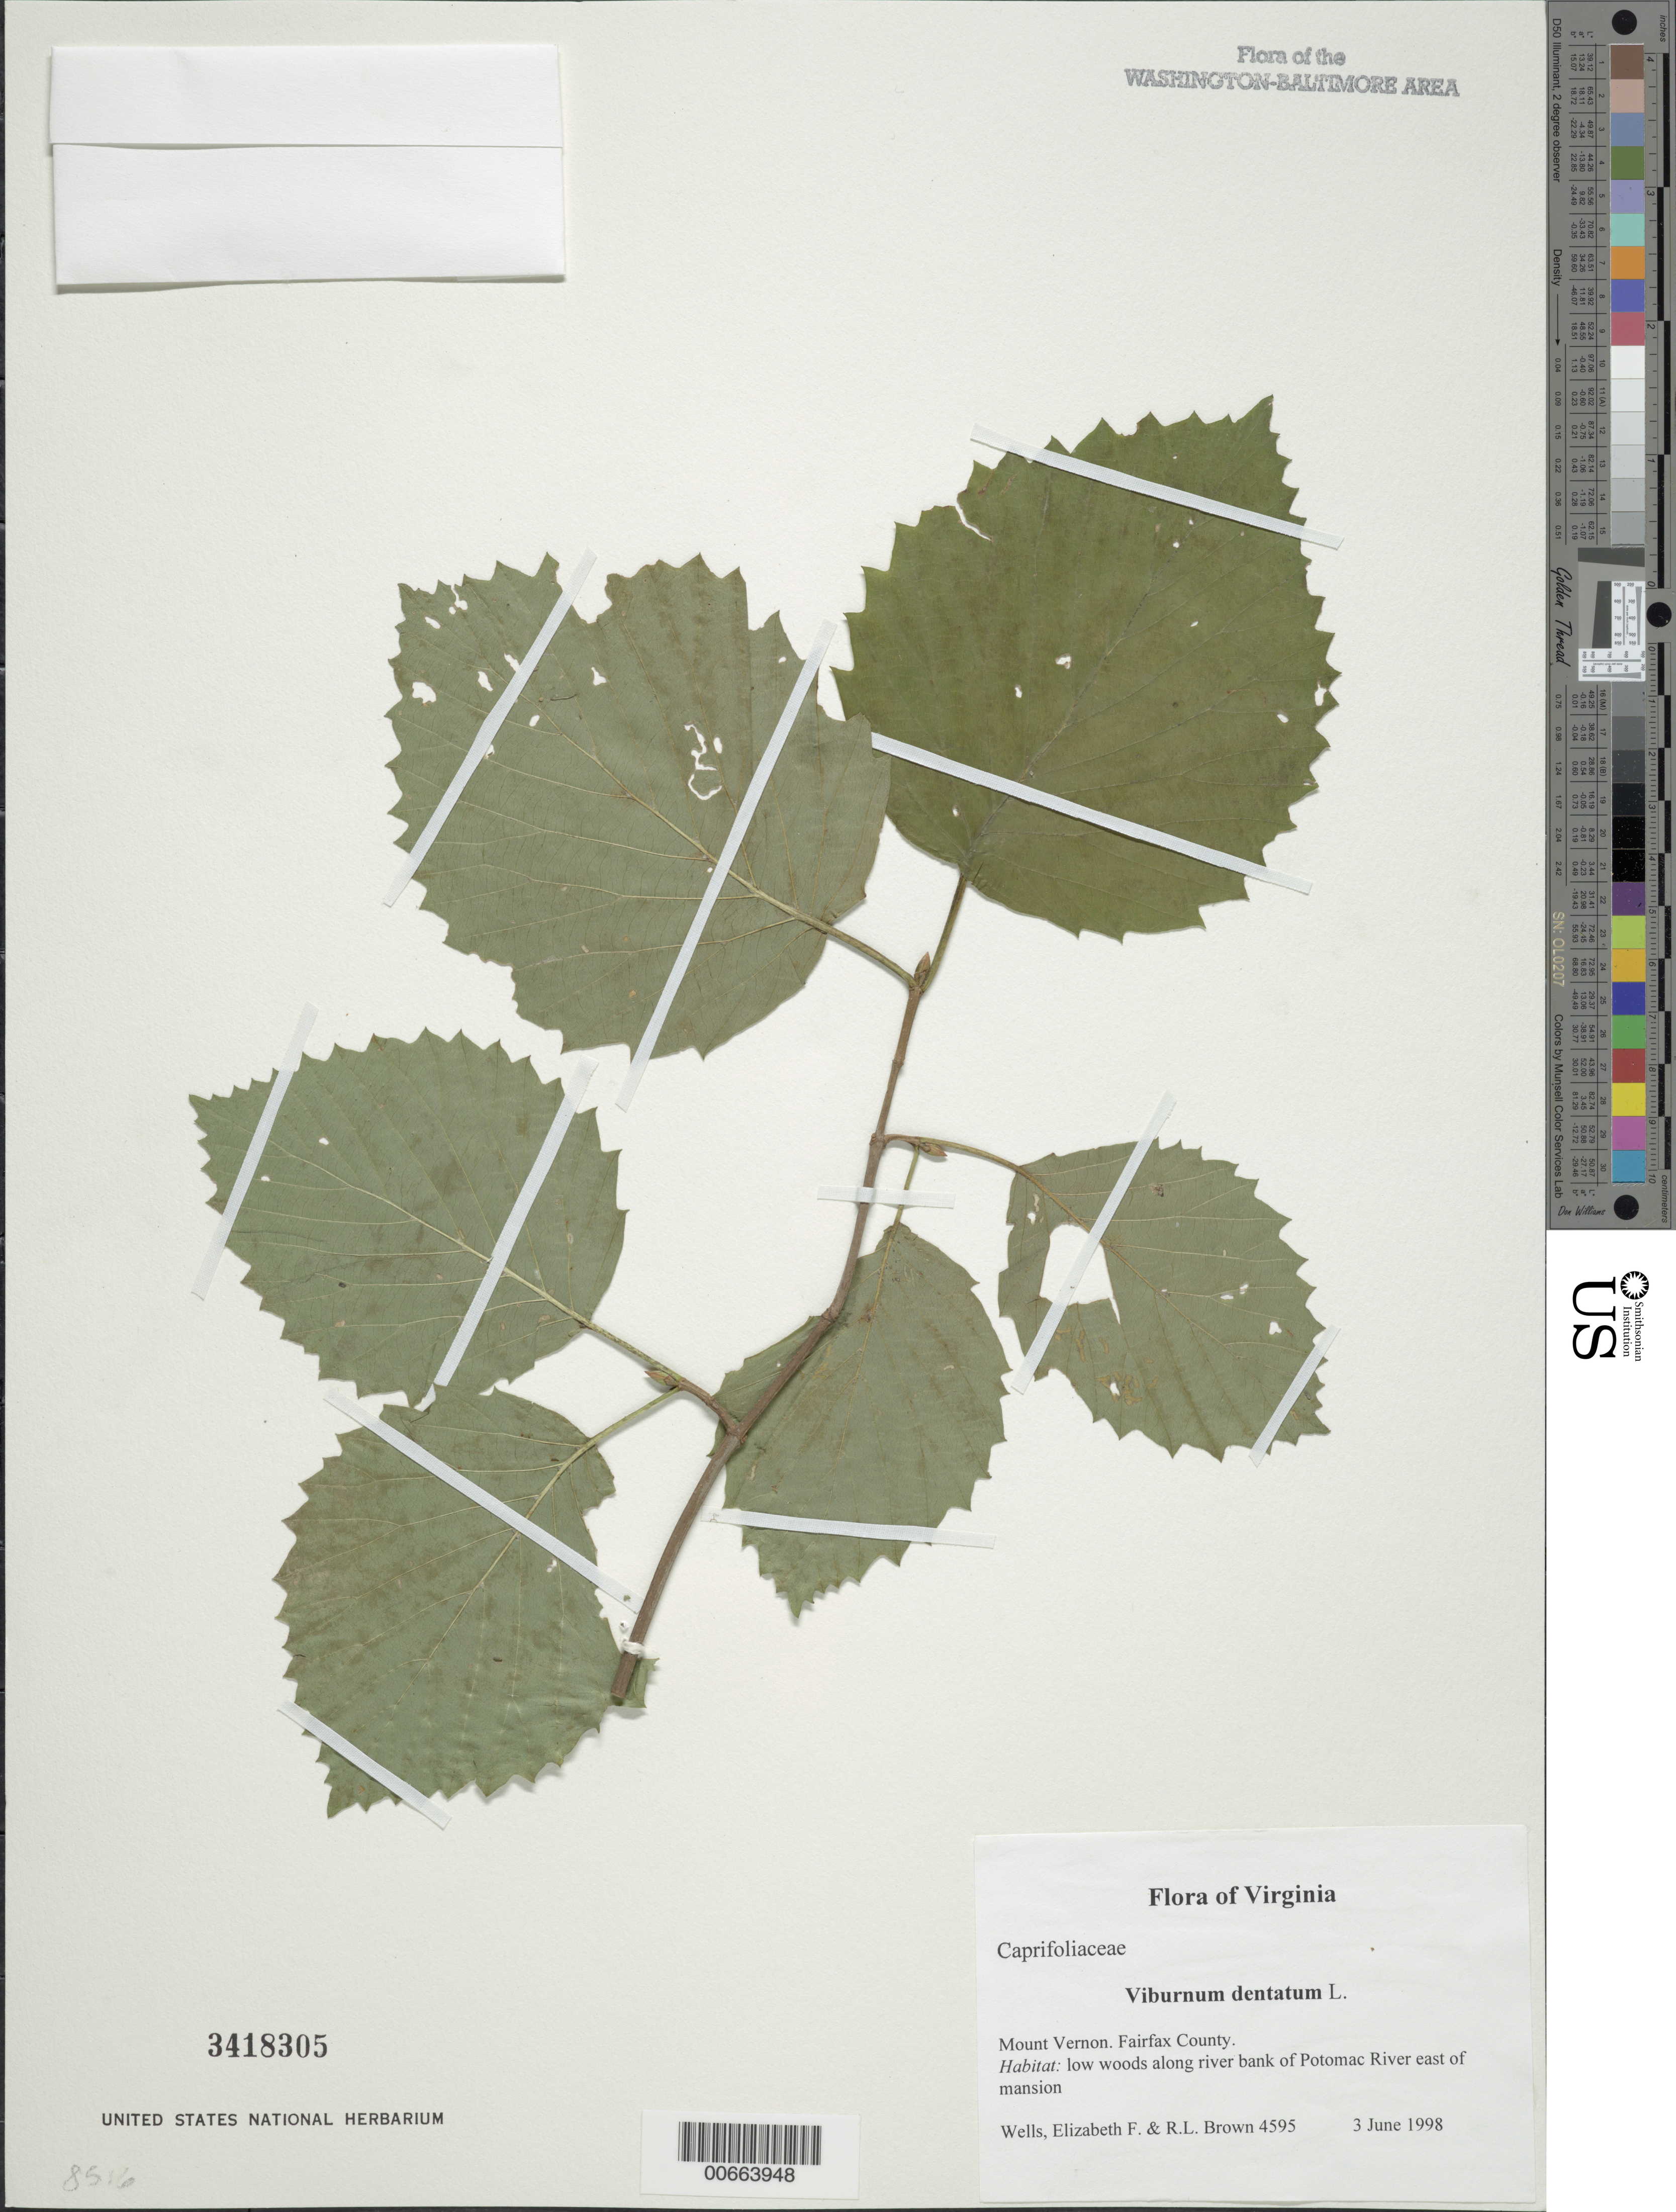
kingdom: Plantae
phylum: Tracheophyta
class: Magnoliopsida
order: Dipsacales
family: Viburnaceae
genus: Viburnum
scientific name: Viburnum dentatum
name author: L.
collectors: E. F. Wells & R. L. Brown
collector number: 4595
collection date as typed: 03 Jun 1998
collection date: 1998-06-03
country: United States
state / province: Virginia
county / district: Fairfax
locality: Mount Vernon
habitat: low woods along river bank of Potomac River east of mansion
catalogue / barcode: US 3418305